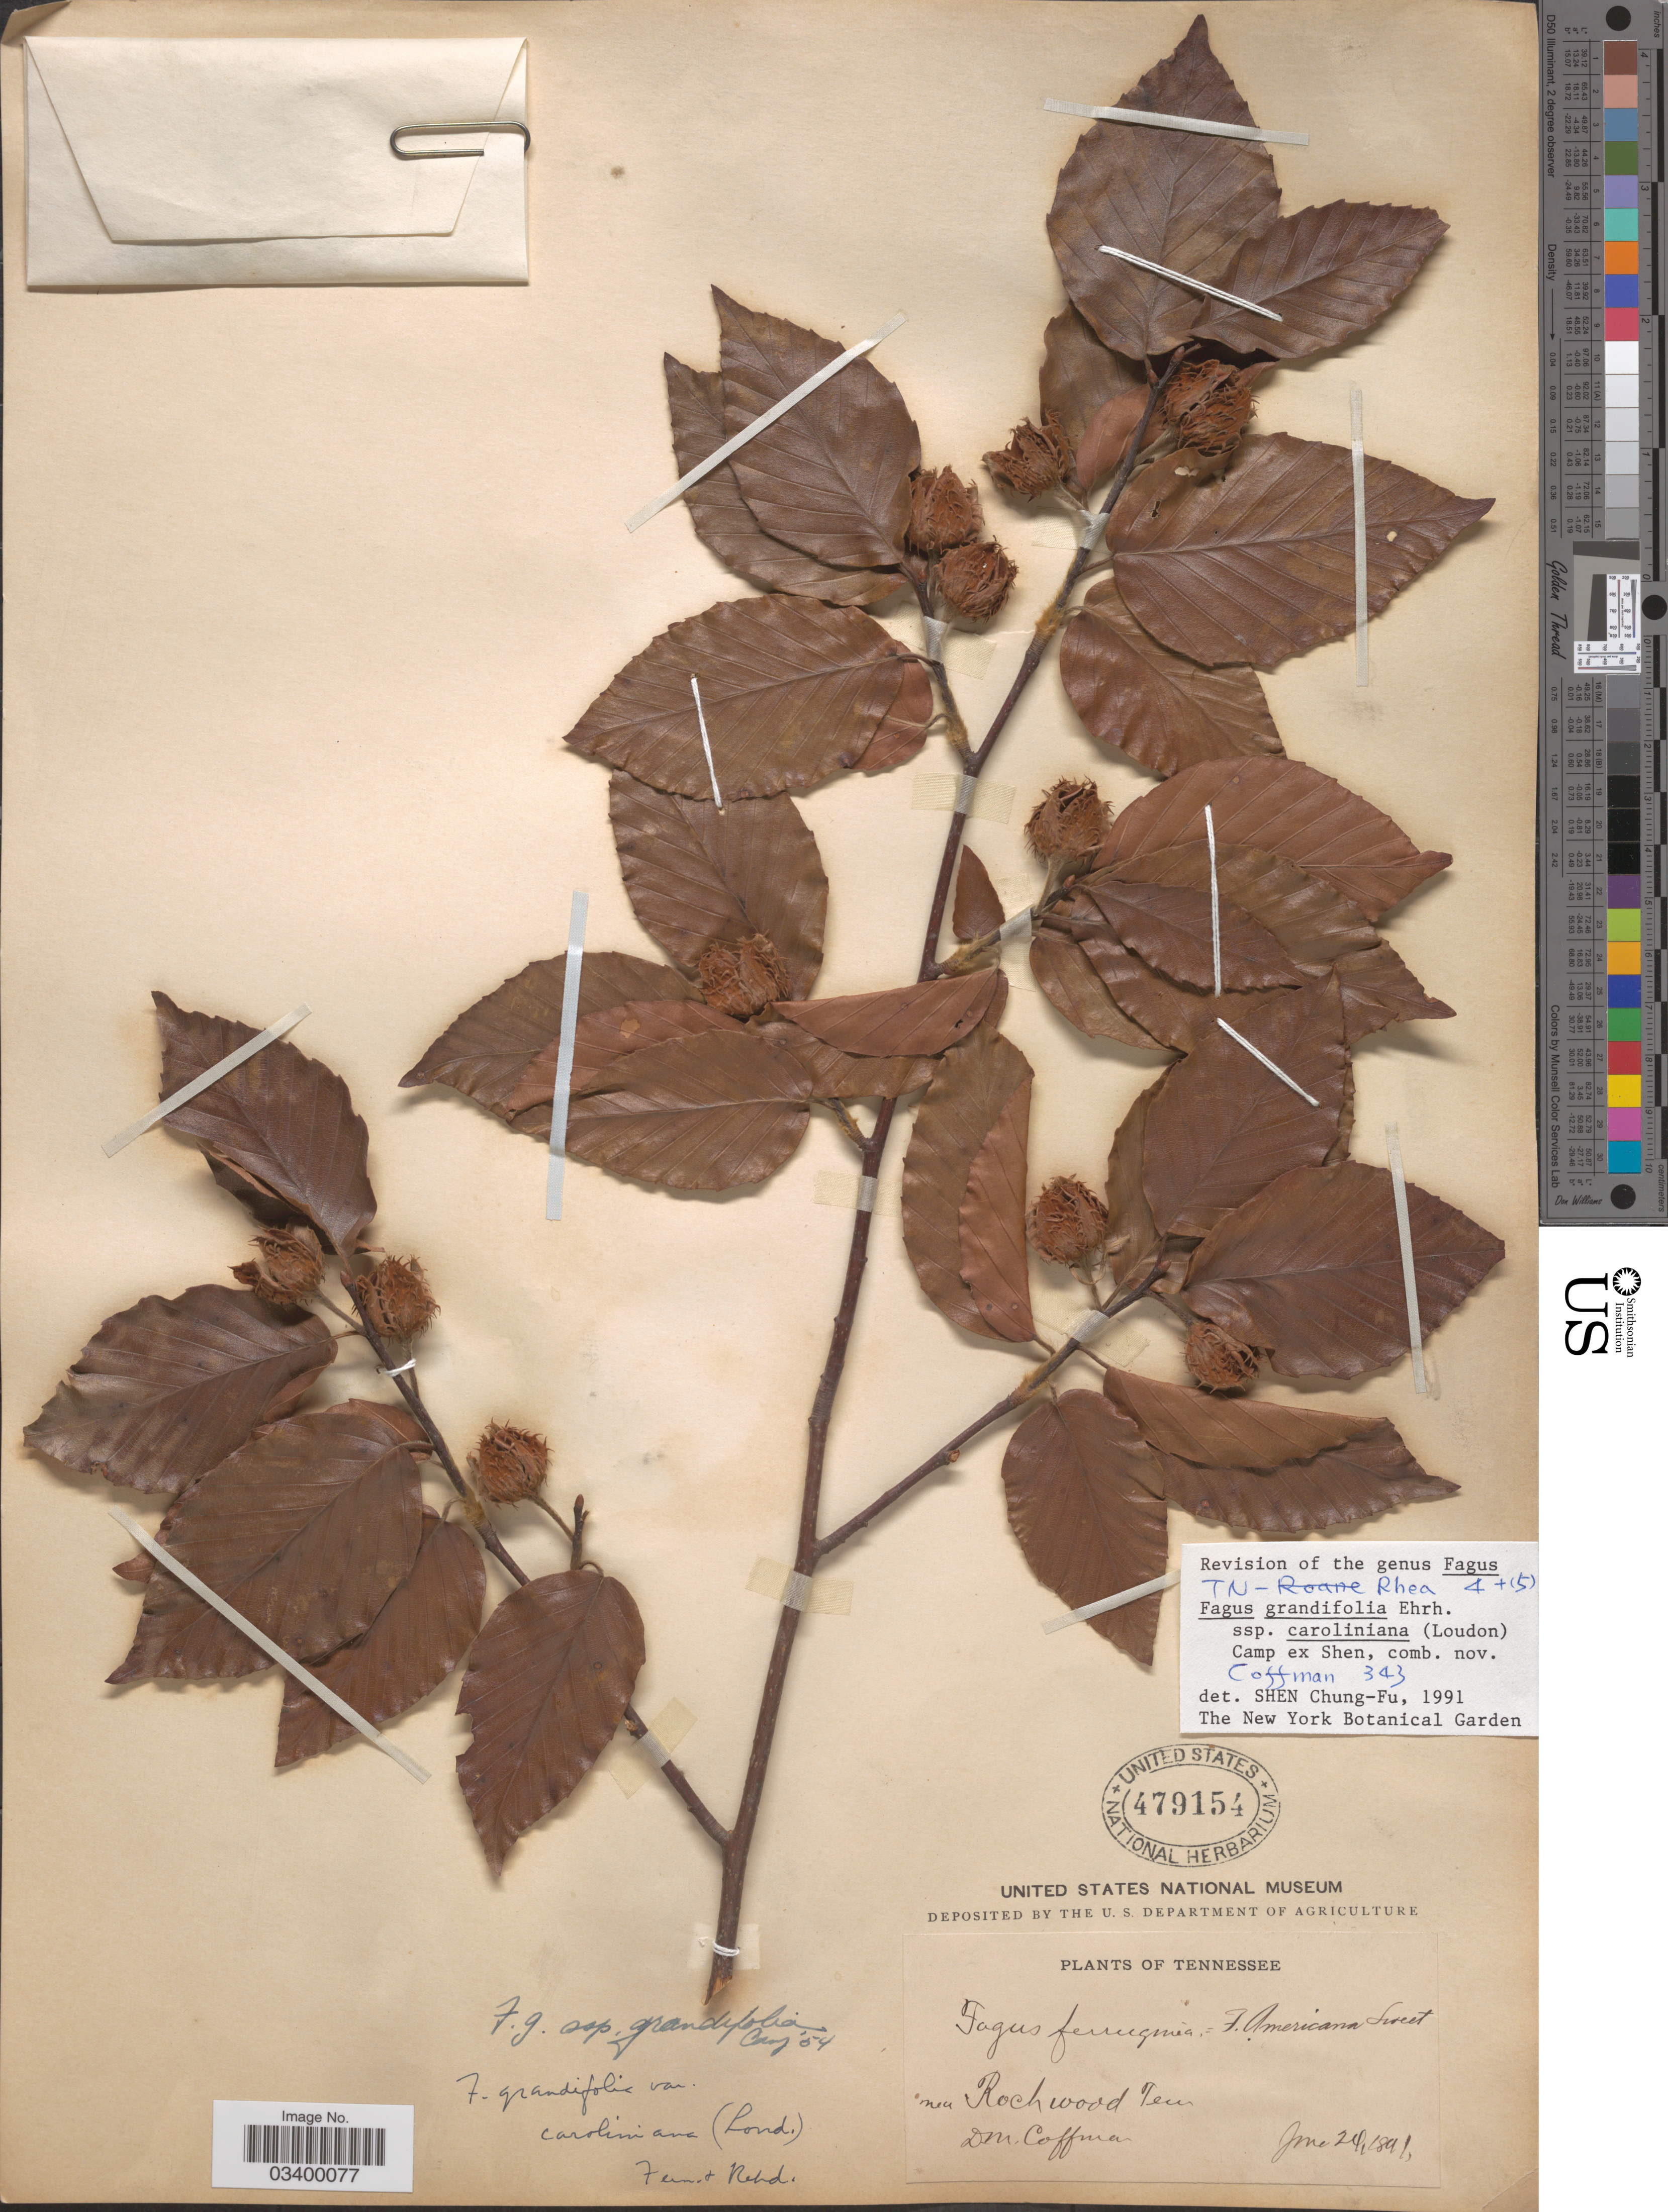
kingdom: Plantae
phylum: Tracheophyta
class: Magnoliopsida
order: Fagales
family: Fagaceae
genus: Fagus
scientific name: Fagus grandifolia subsp. caroliniana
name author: (Loudon) Fernald & Rehder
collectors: D. M. Coffman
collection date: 1891-09-24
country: United States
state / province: Tennessee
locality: Near Rockwood.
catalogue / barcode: US 479154